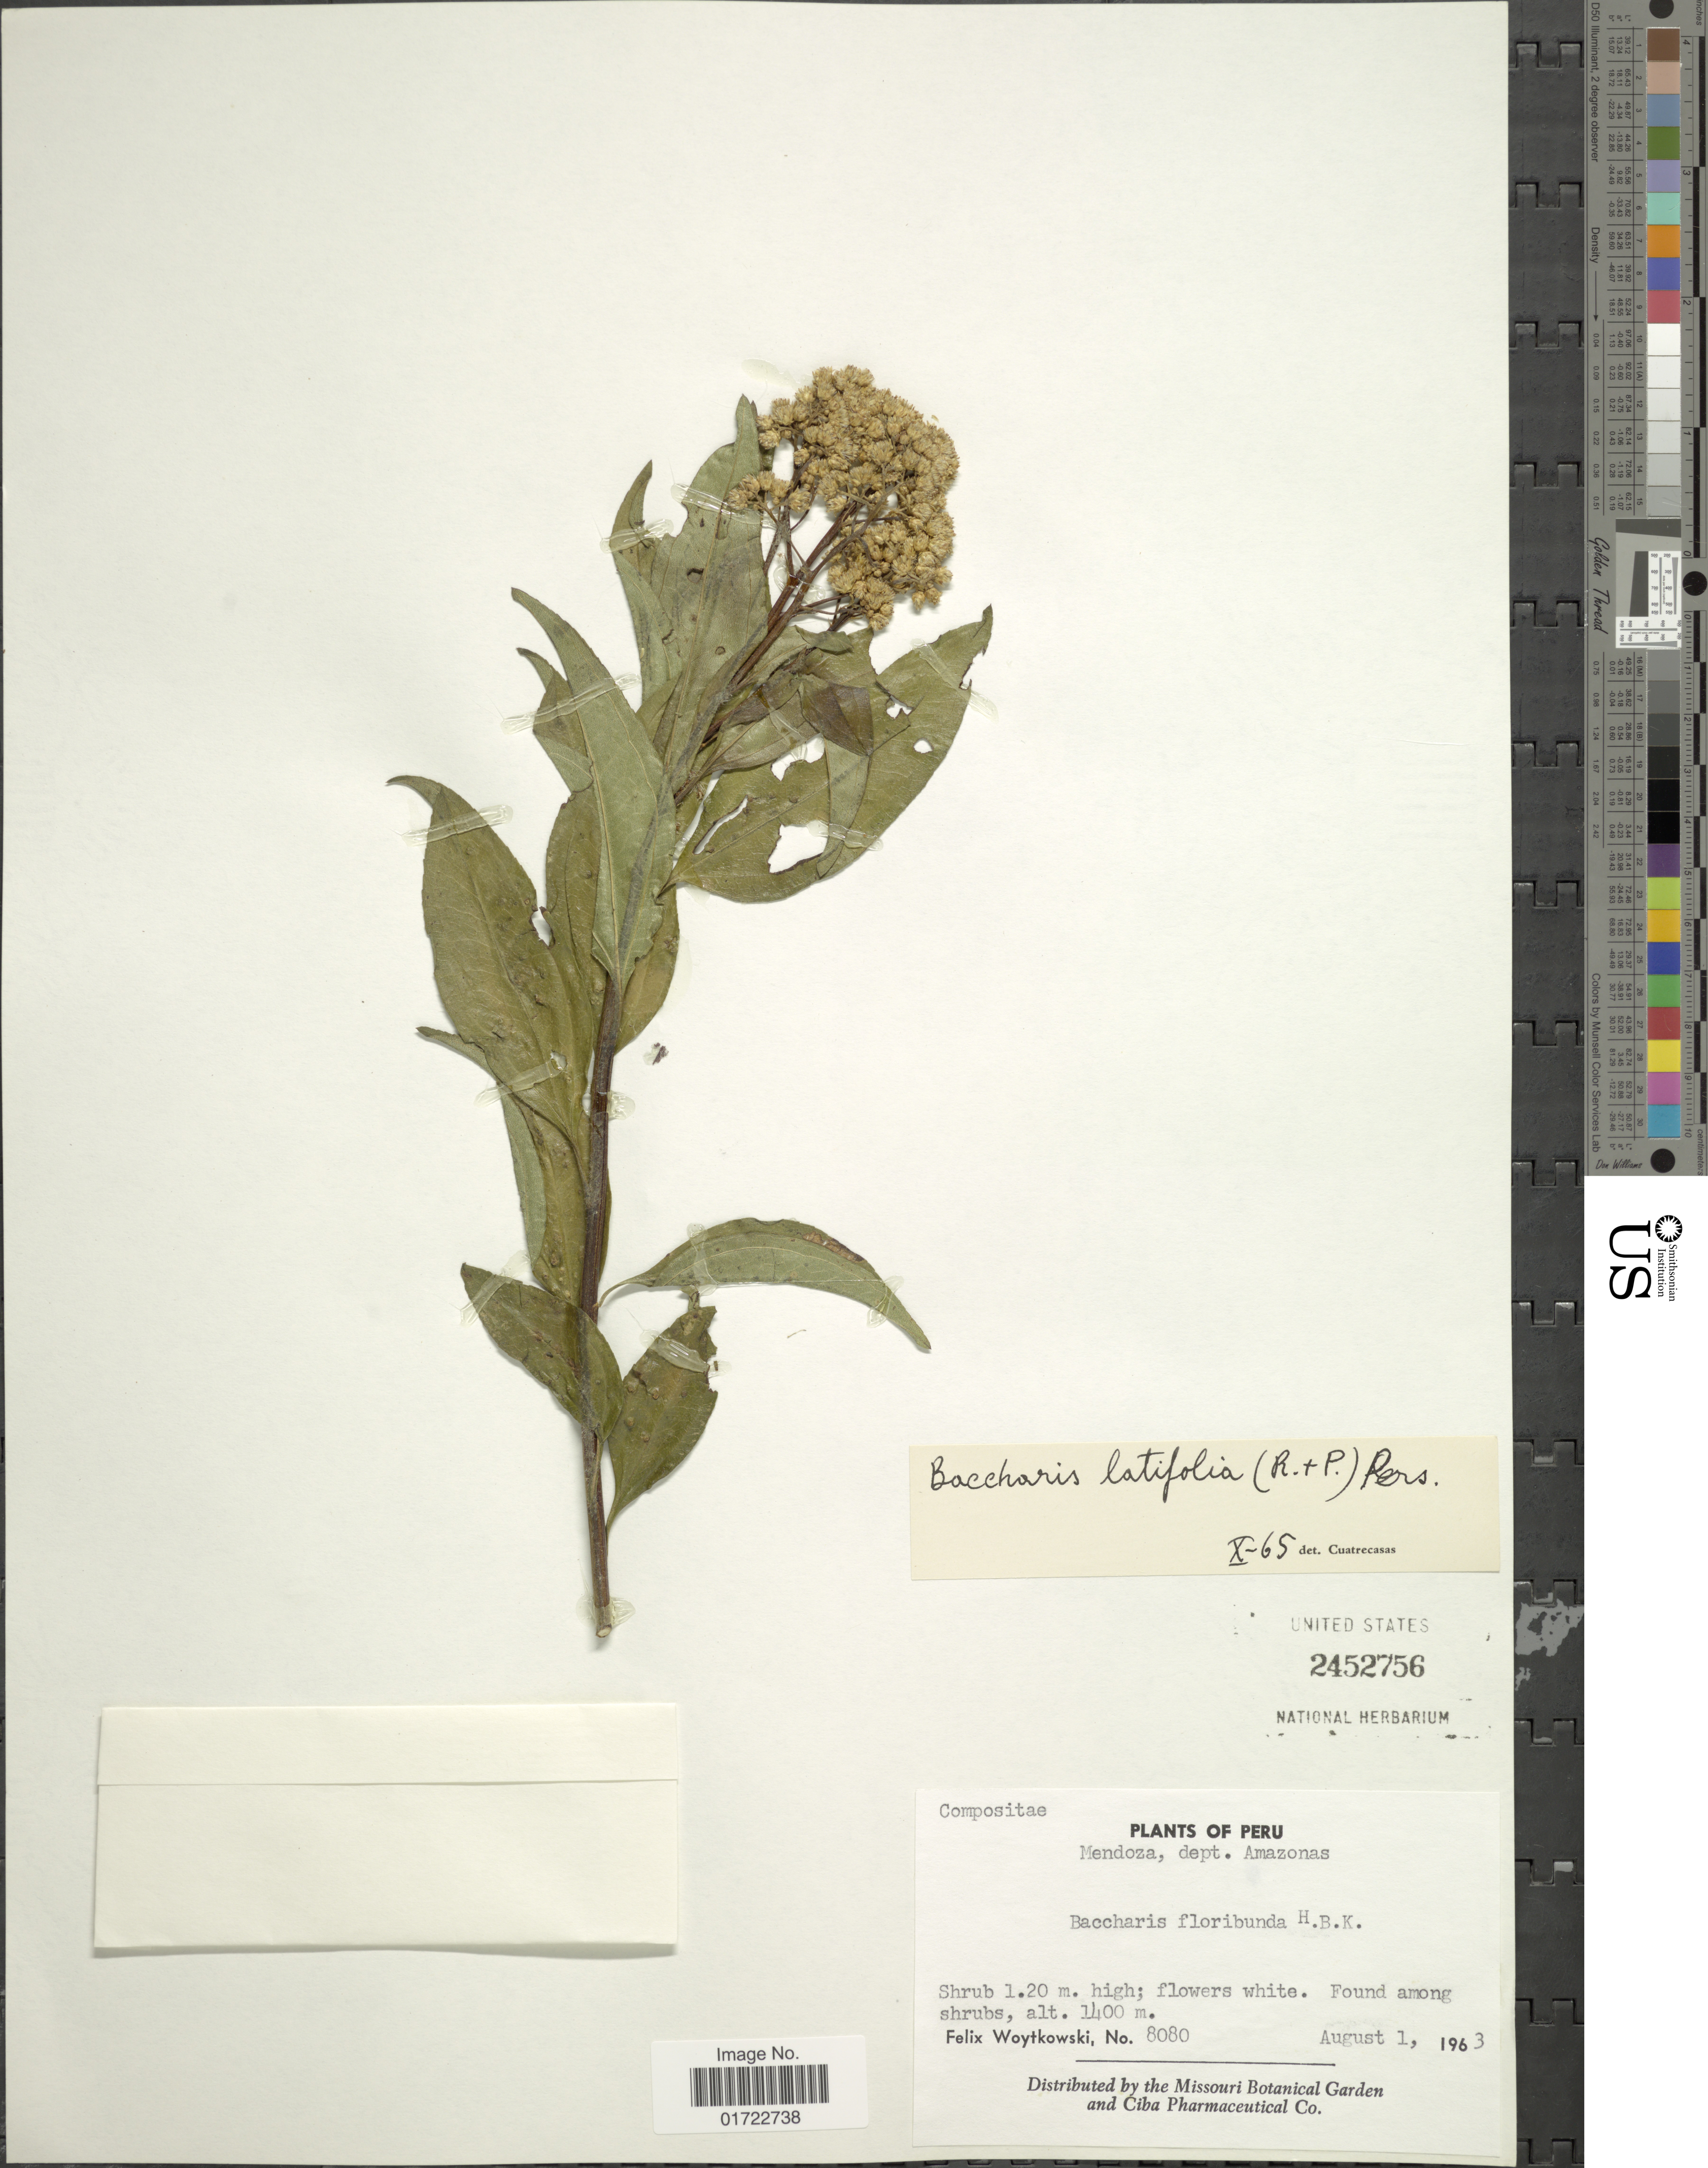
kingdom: Plantae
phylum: Tracheophyta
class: Magnoliopsida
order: Asterales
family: Asteraceae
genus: Baccharis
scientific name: Baccharis latifolia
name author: (Ruiz & Pav.) Pers.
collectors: F. Woytkowski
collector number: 8080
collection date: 1963-08-01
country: Peru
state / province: Amazonas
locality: Mendoza, dept. Amazonas,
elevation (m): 1400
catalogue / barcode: US 2452756